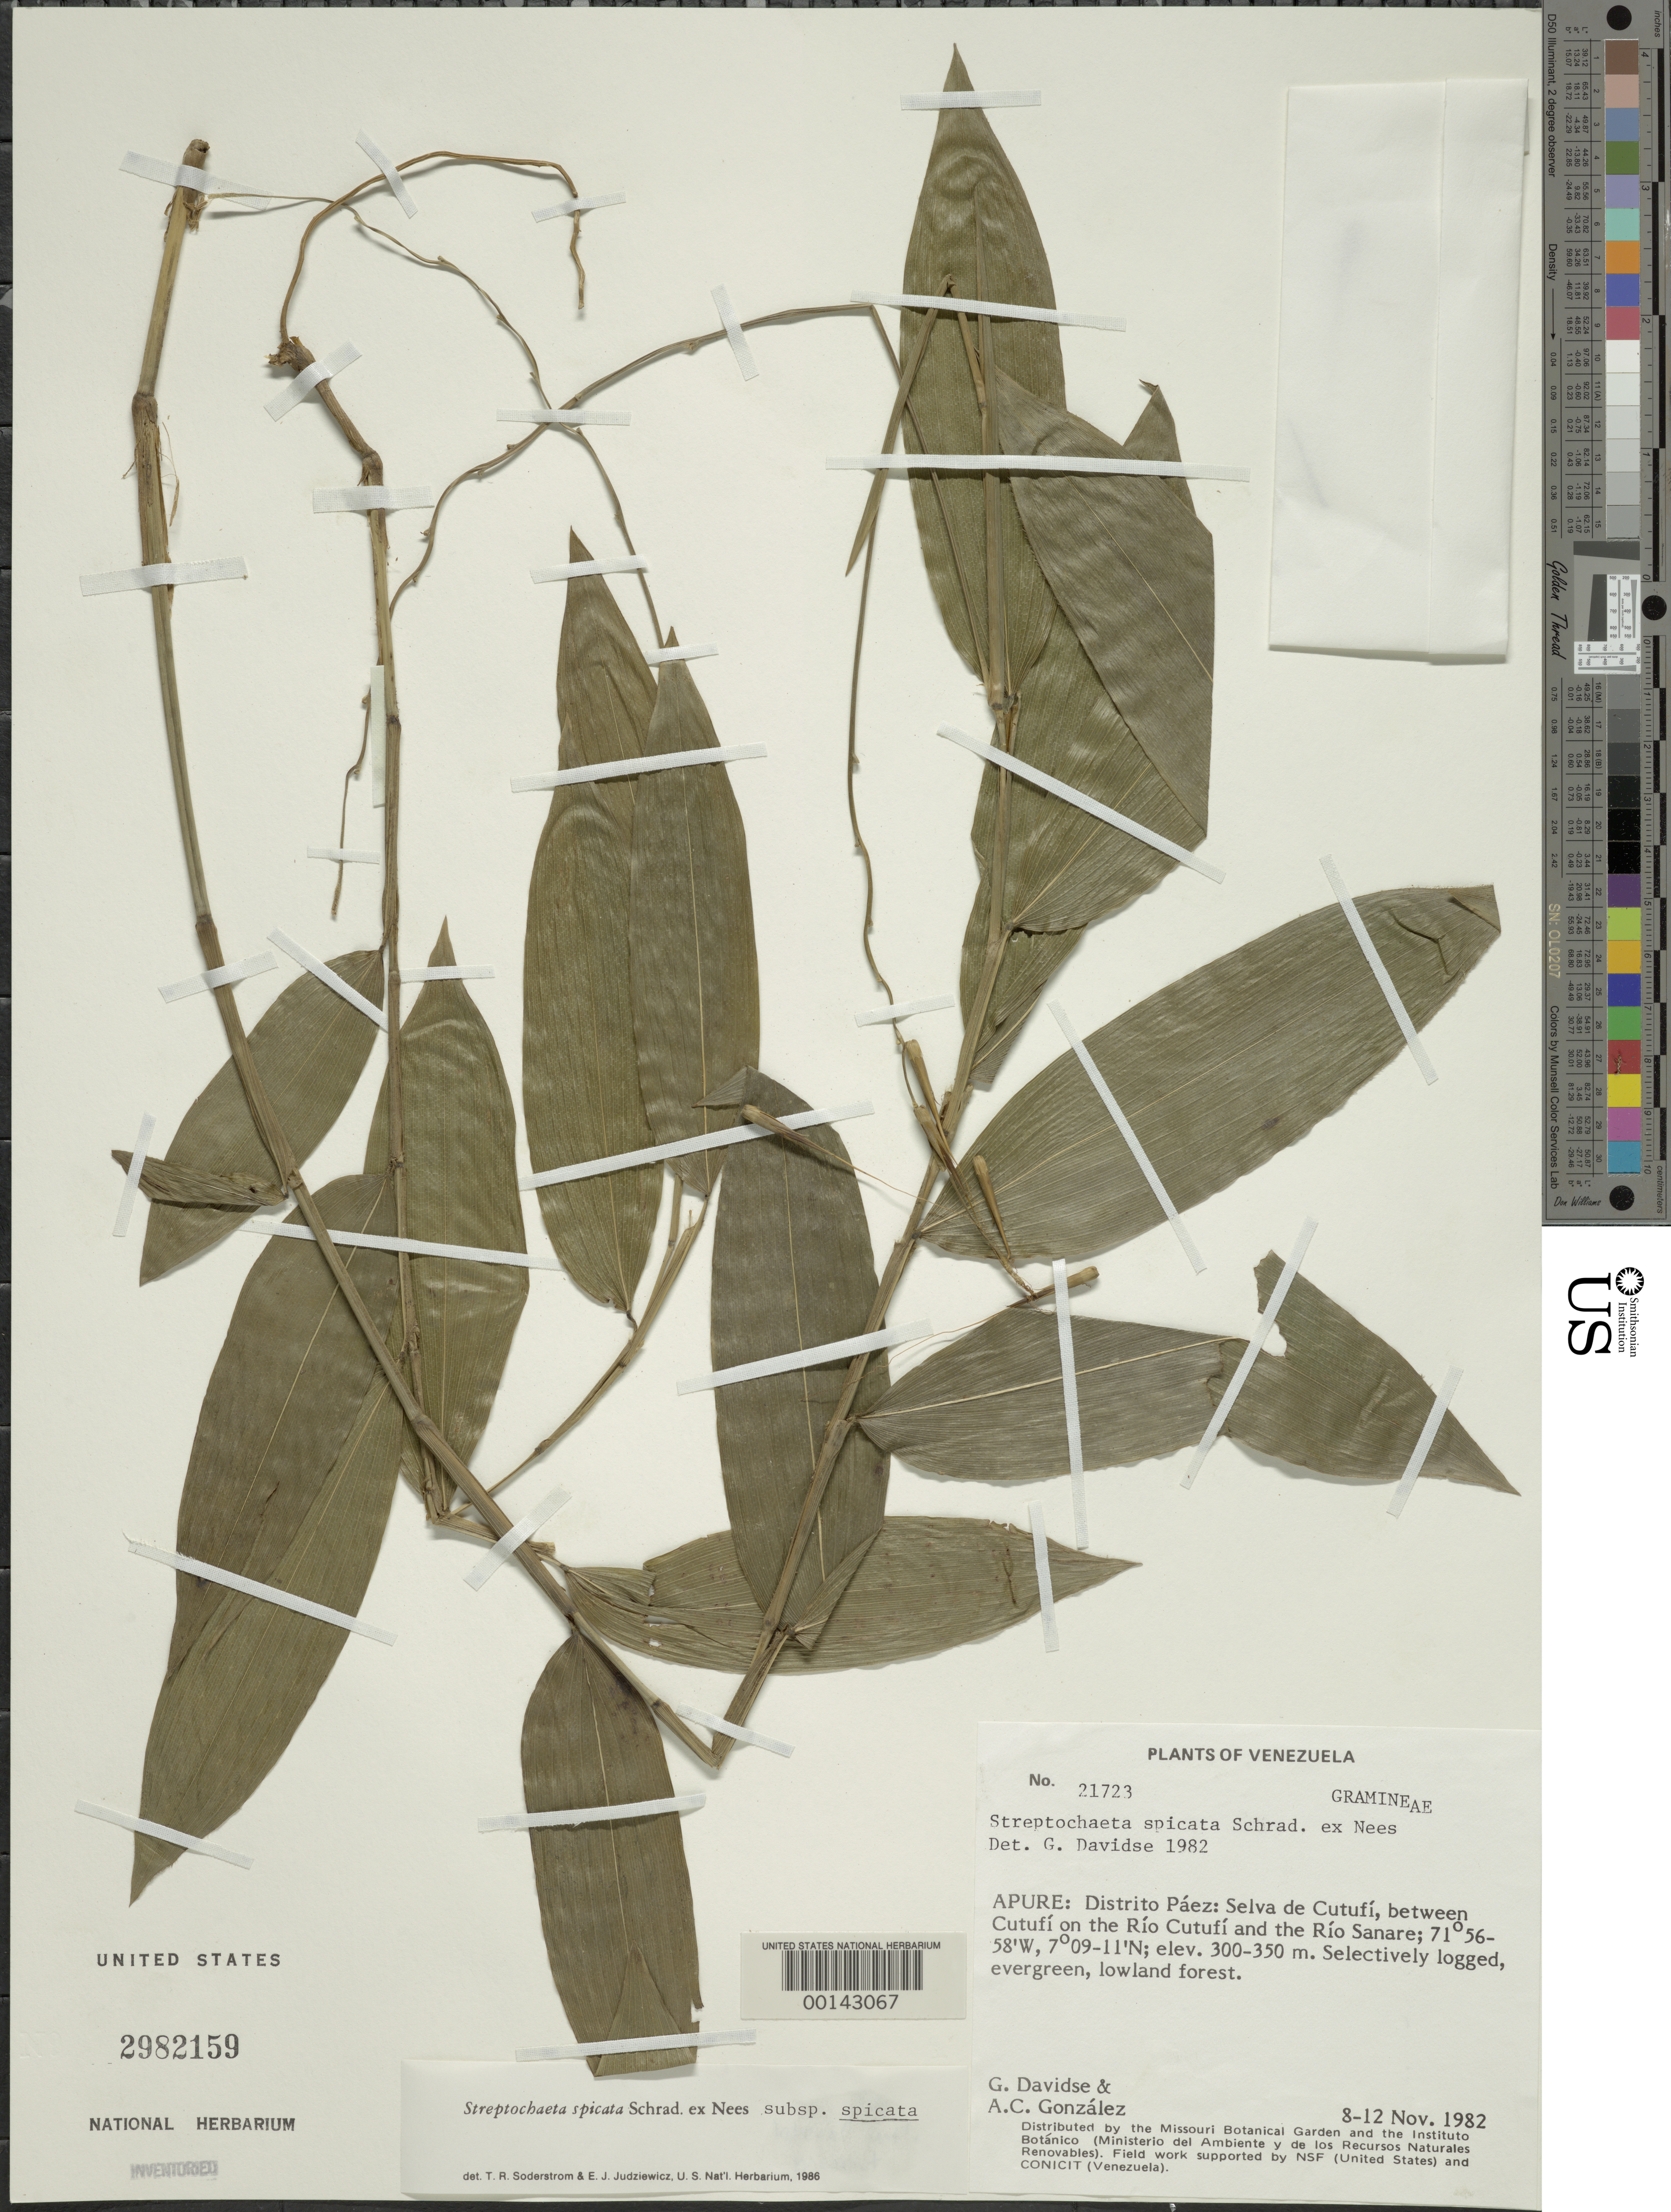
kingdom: Plantae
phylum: Tracheophyta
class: Liliopsida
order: Poales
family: Poaceae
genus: Streptochaeta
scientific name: Streptochaeta spicata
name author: Schrad. ex Nees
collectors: G. Davidse & A. C. González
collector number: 21723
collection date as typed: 08 Nov 1982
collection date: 1982-11-08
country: Venezuela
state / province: Apure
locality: Paez, selva de cutufi; lat. 71 56'w: long 07 09'n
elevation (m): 300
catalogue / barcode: US 2982159